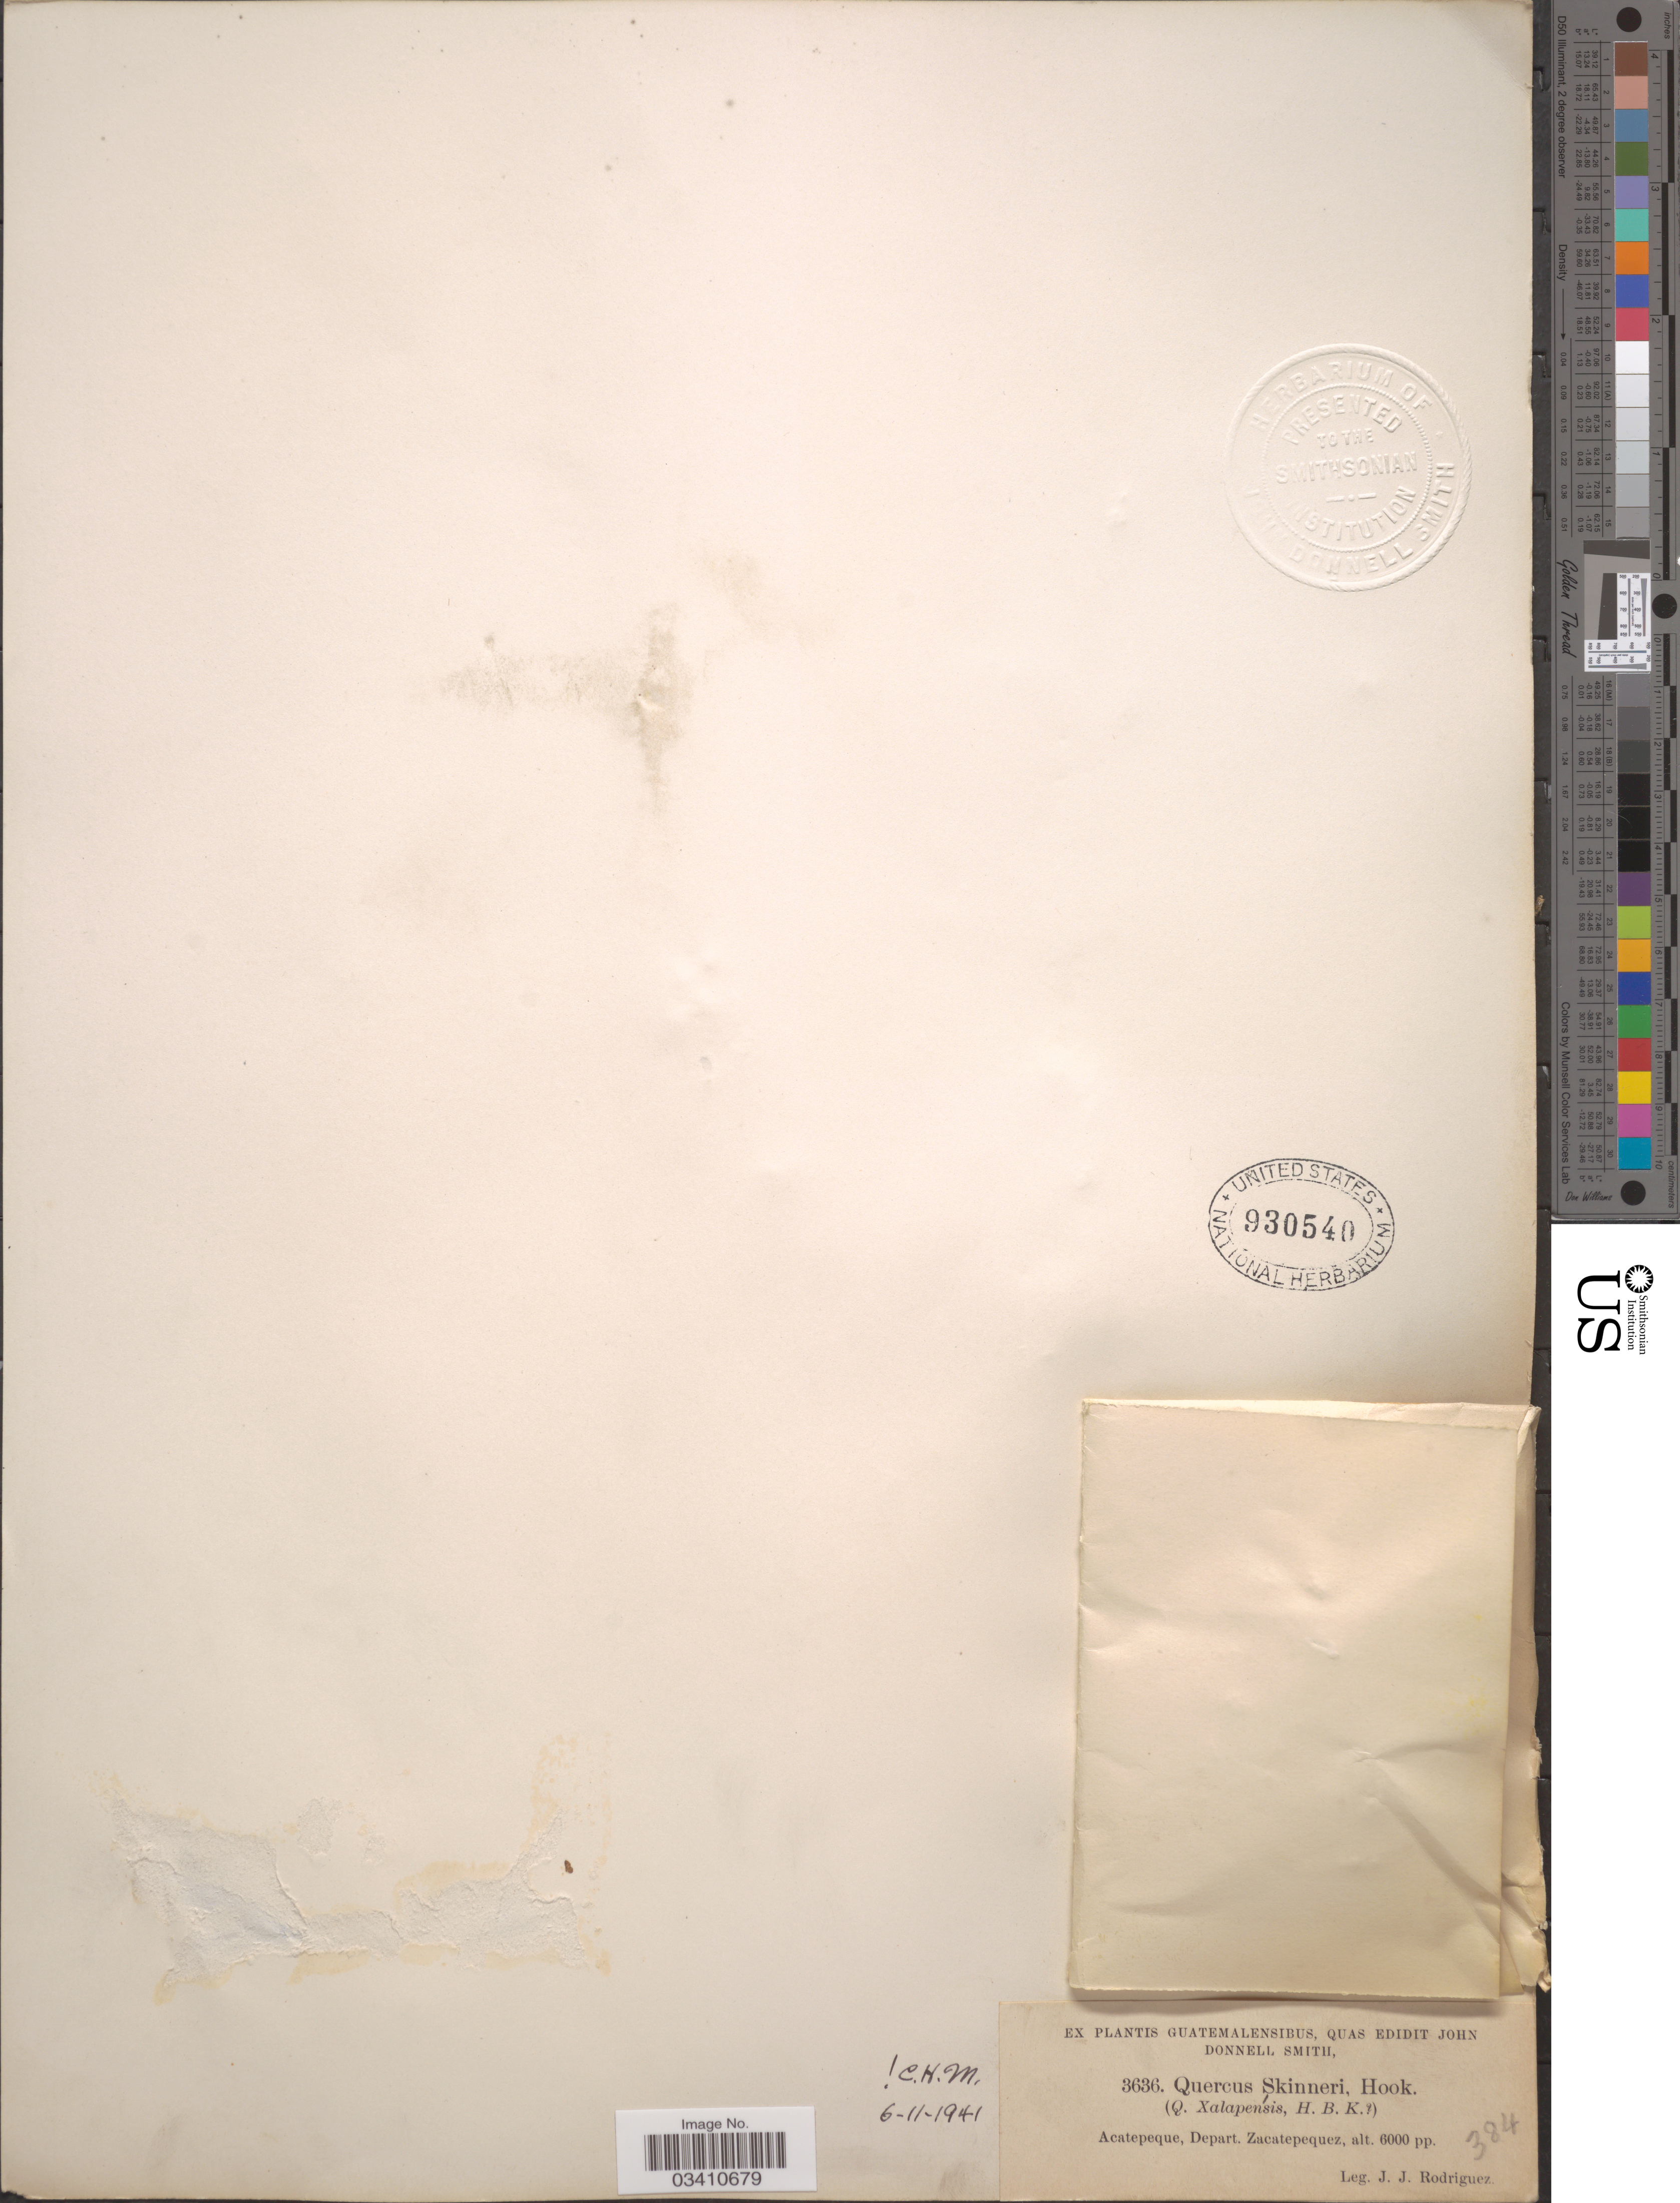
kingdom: Plantae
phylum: Tracheophyta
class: Magnoliopsida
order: Fagales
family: Fagaceae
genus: Quercus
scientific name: Quercus skinneri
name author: Benth.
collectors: J. Rodriguez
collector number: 3636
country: Guatemala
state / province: Sacatepéquez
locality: Acatepeque, Depart. Zacatepequez.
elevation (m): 1829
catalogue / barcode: US 930540